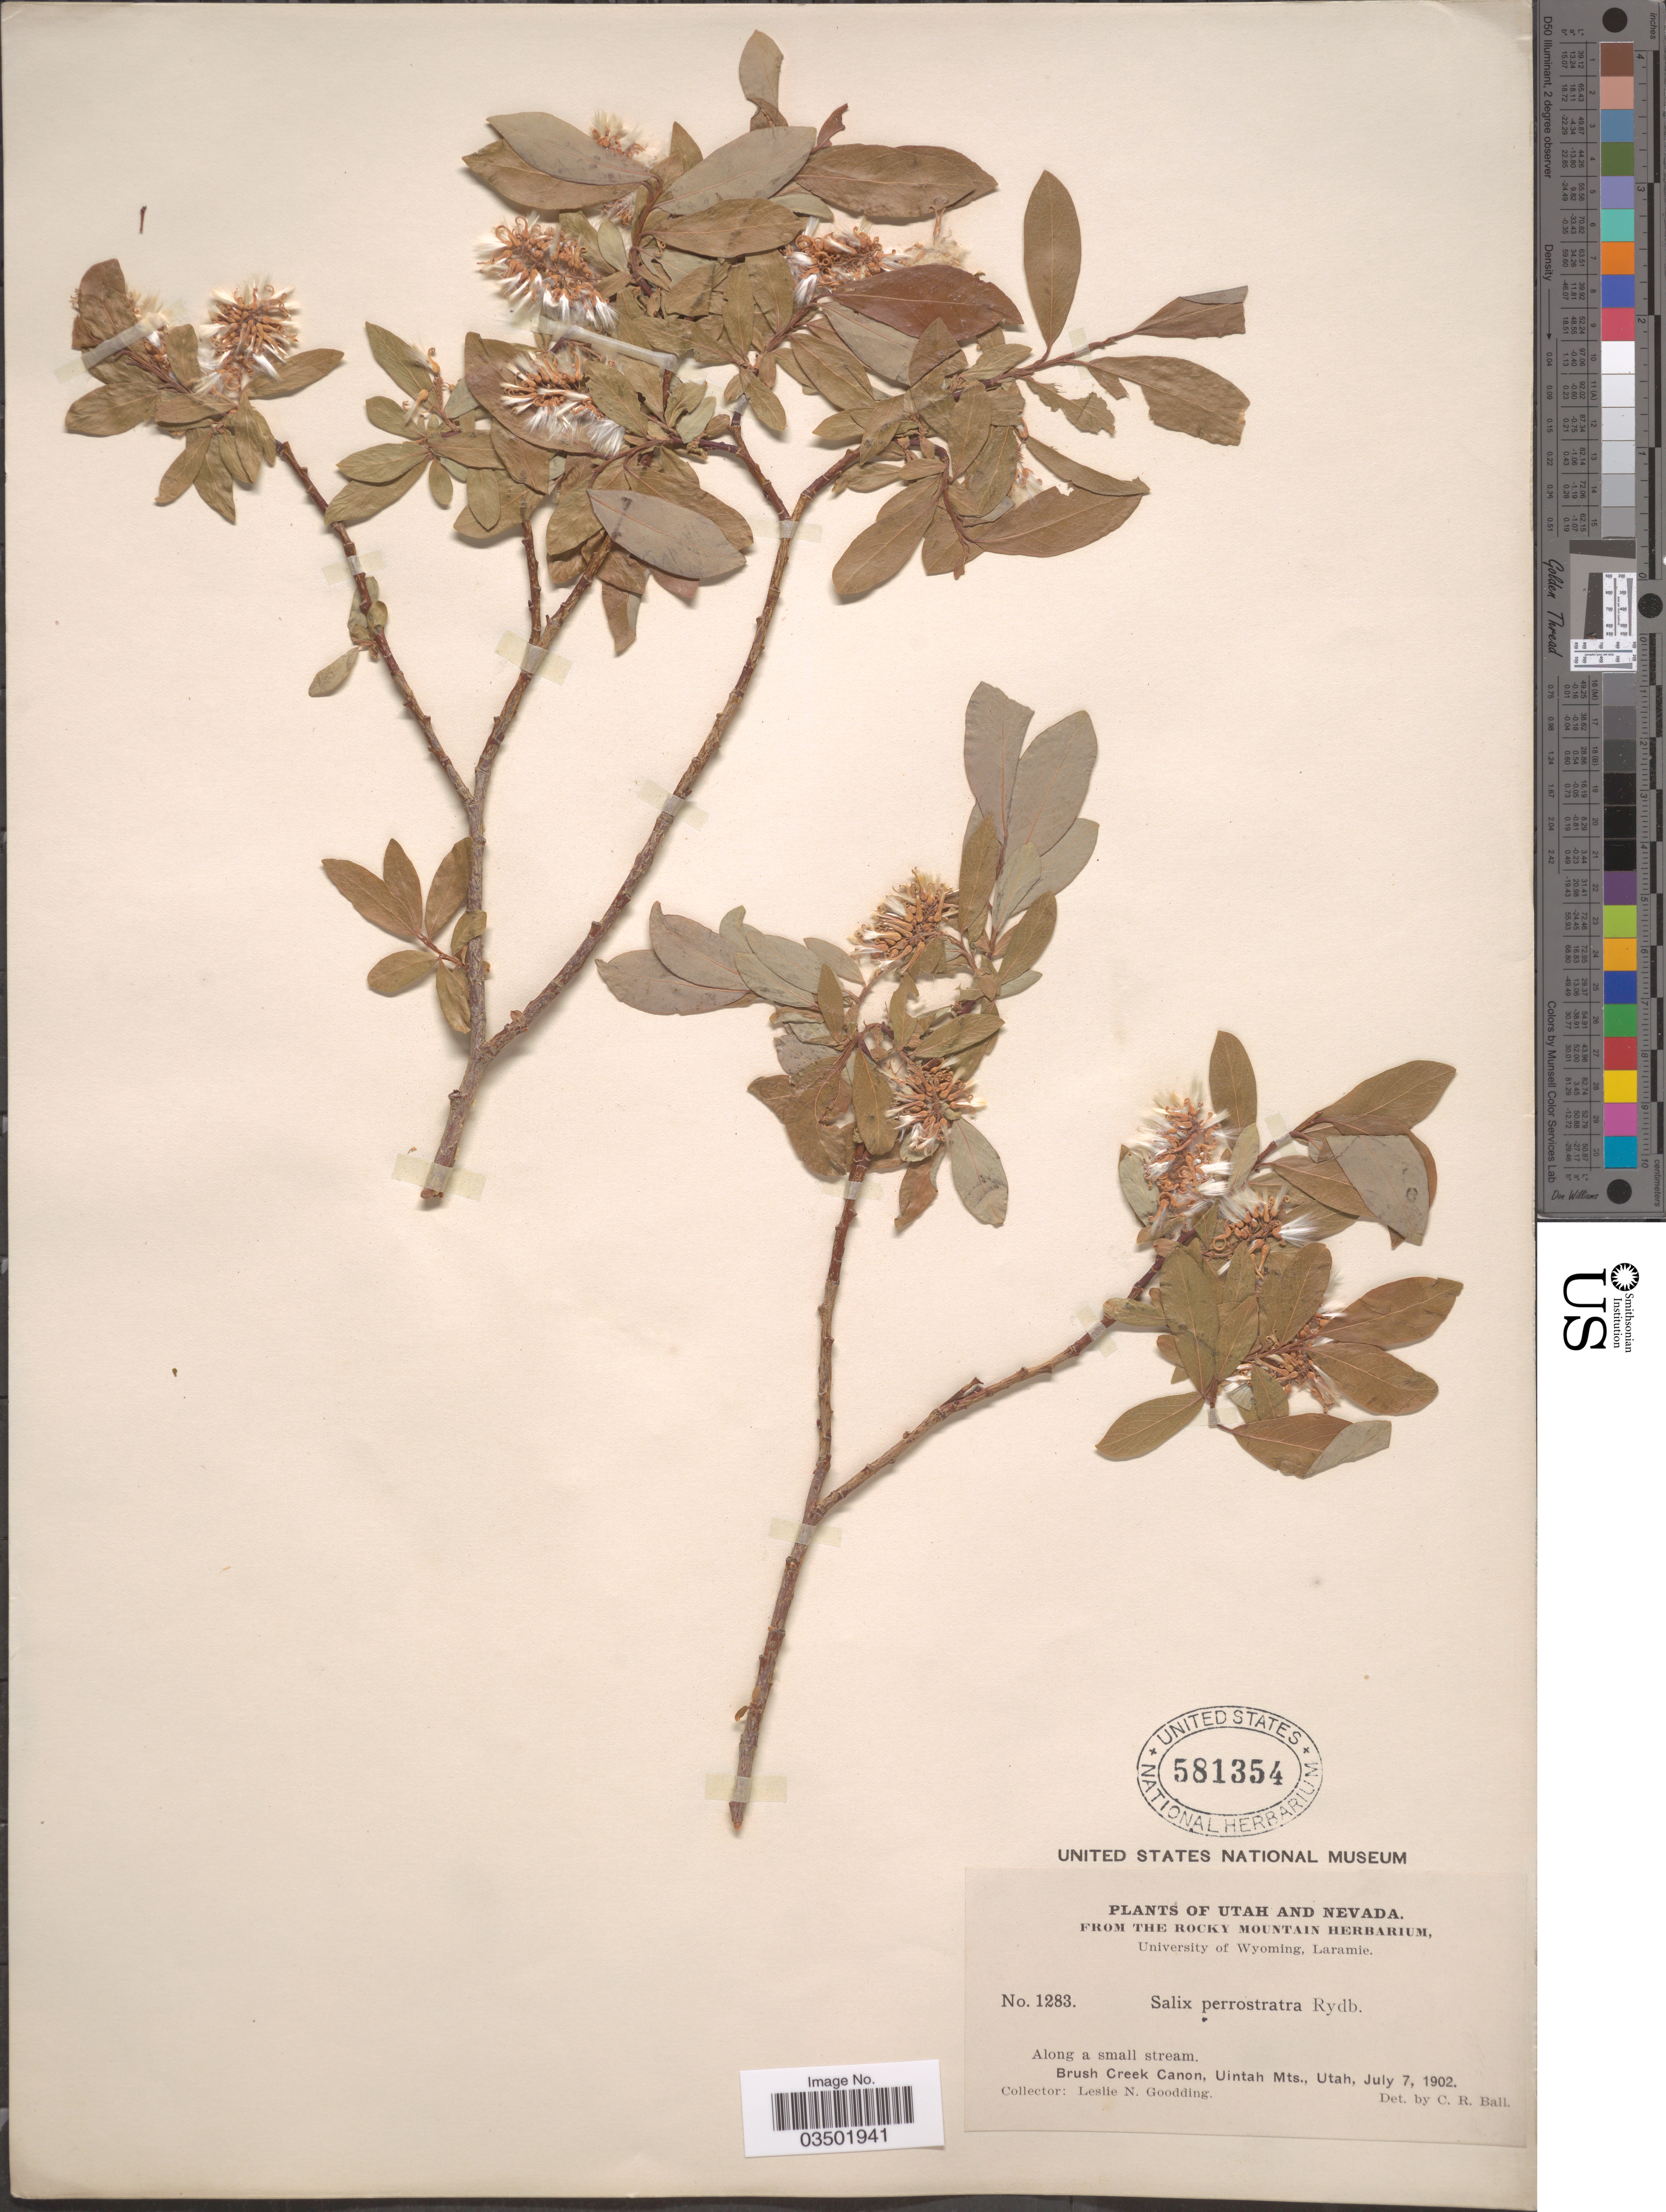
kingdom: Plantae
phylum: Tracheophyta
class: Magnoliopsida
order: Malpighiales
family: Salicaceae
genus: Salix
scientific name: Salix perrostrata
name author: Rydb.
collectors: L. N. Goodding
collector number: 1283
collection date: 1902-07-07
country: United States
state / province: Utah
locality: Along a small stream. Brush Creek Canon, Uintah Mts.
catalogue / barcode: US 581354